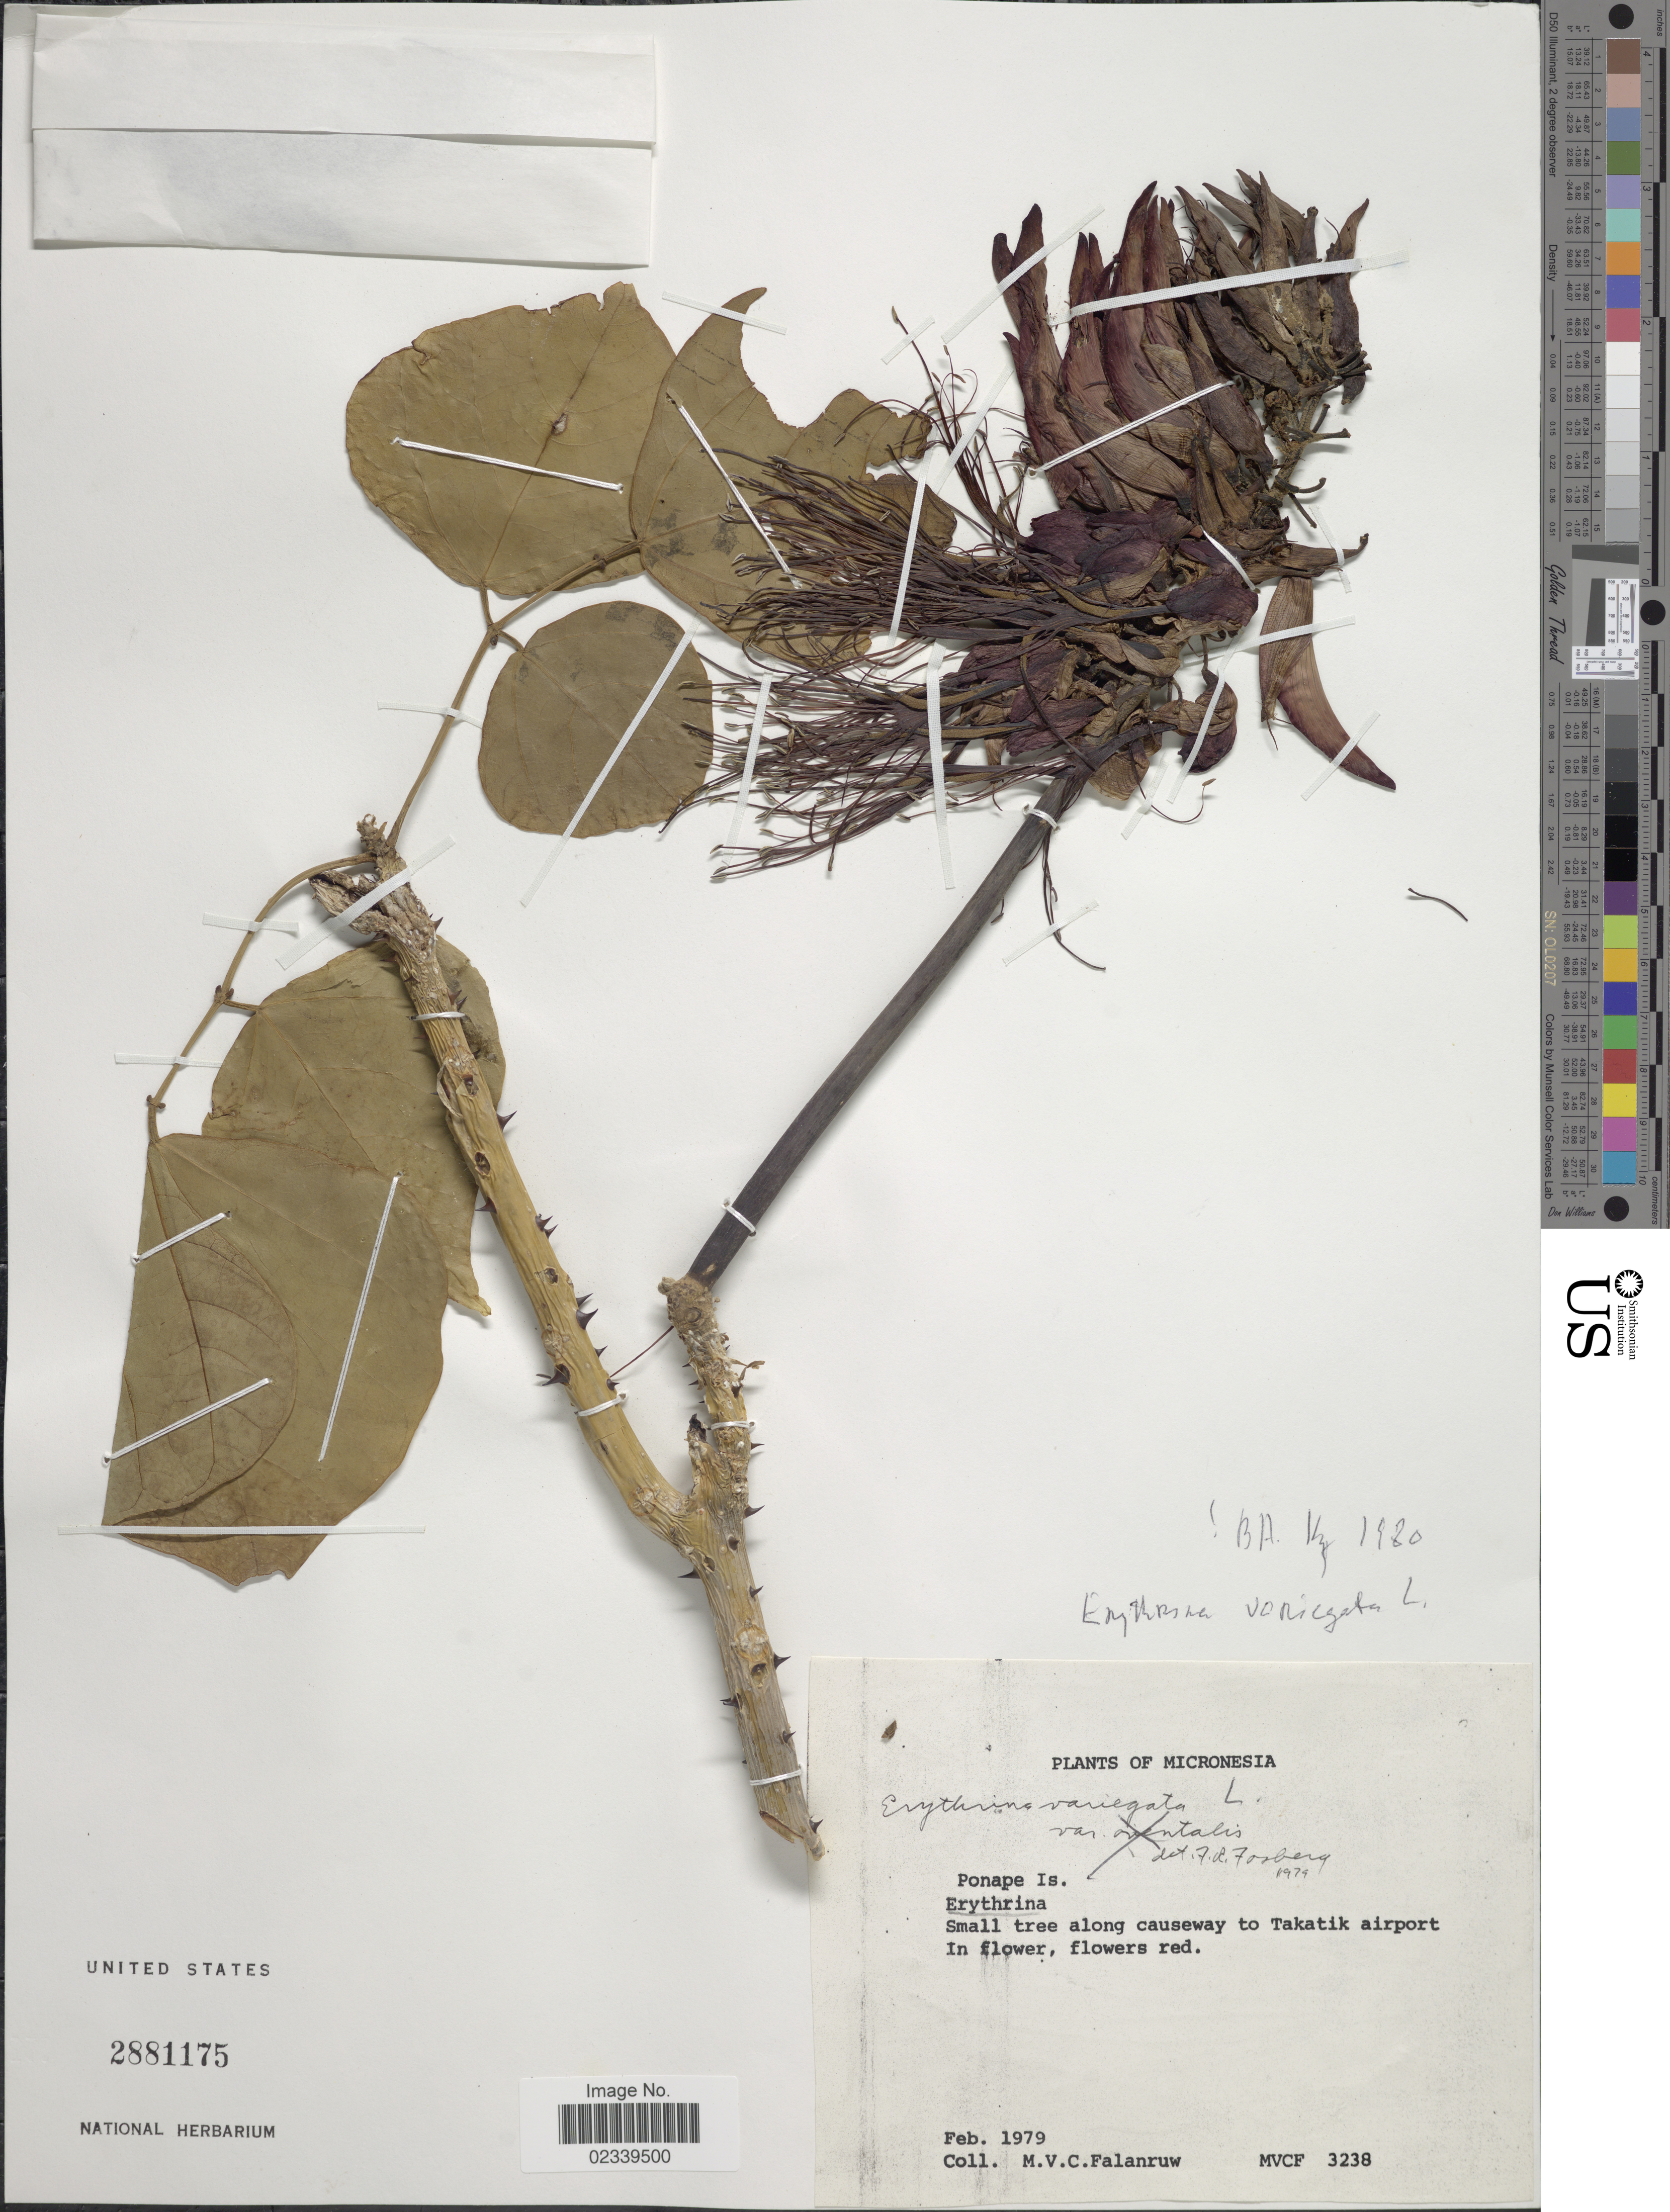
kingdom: Plantae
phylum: Tracheophyta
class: Magnoliopsida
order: Fabales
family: Fabaceae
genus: Erythrina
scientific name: Erythrina variegata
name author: L.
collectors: M. V. Falanruw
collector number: MVCF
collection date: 1979-02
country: Micronesia, Federated States of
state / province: Pohnpei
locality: Micronesia, along causeway to Takatik airport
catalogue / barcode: US 2881175